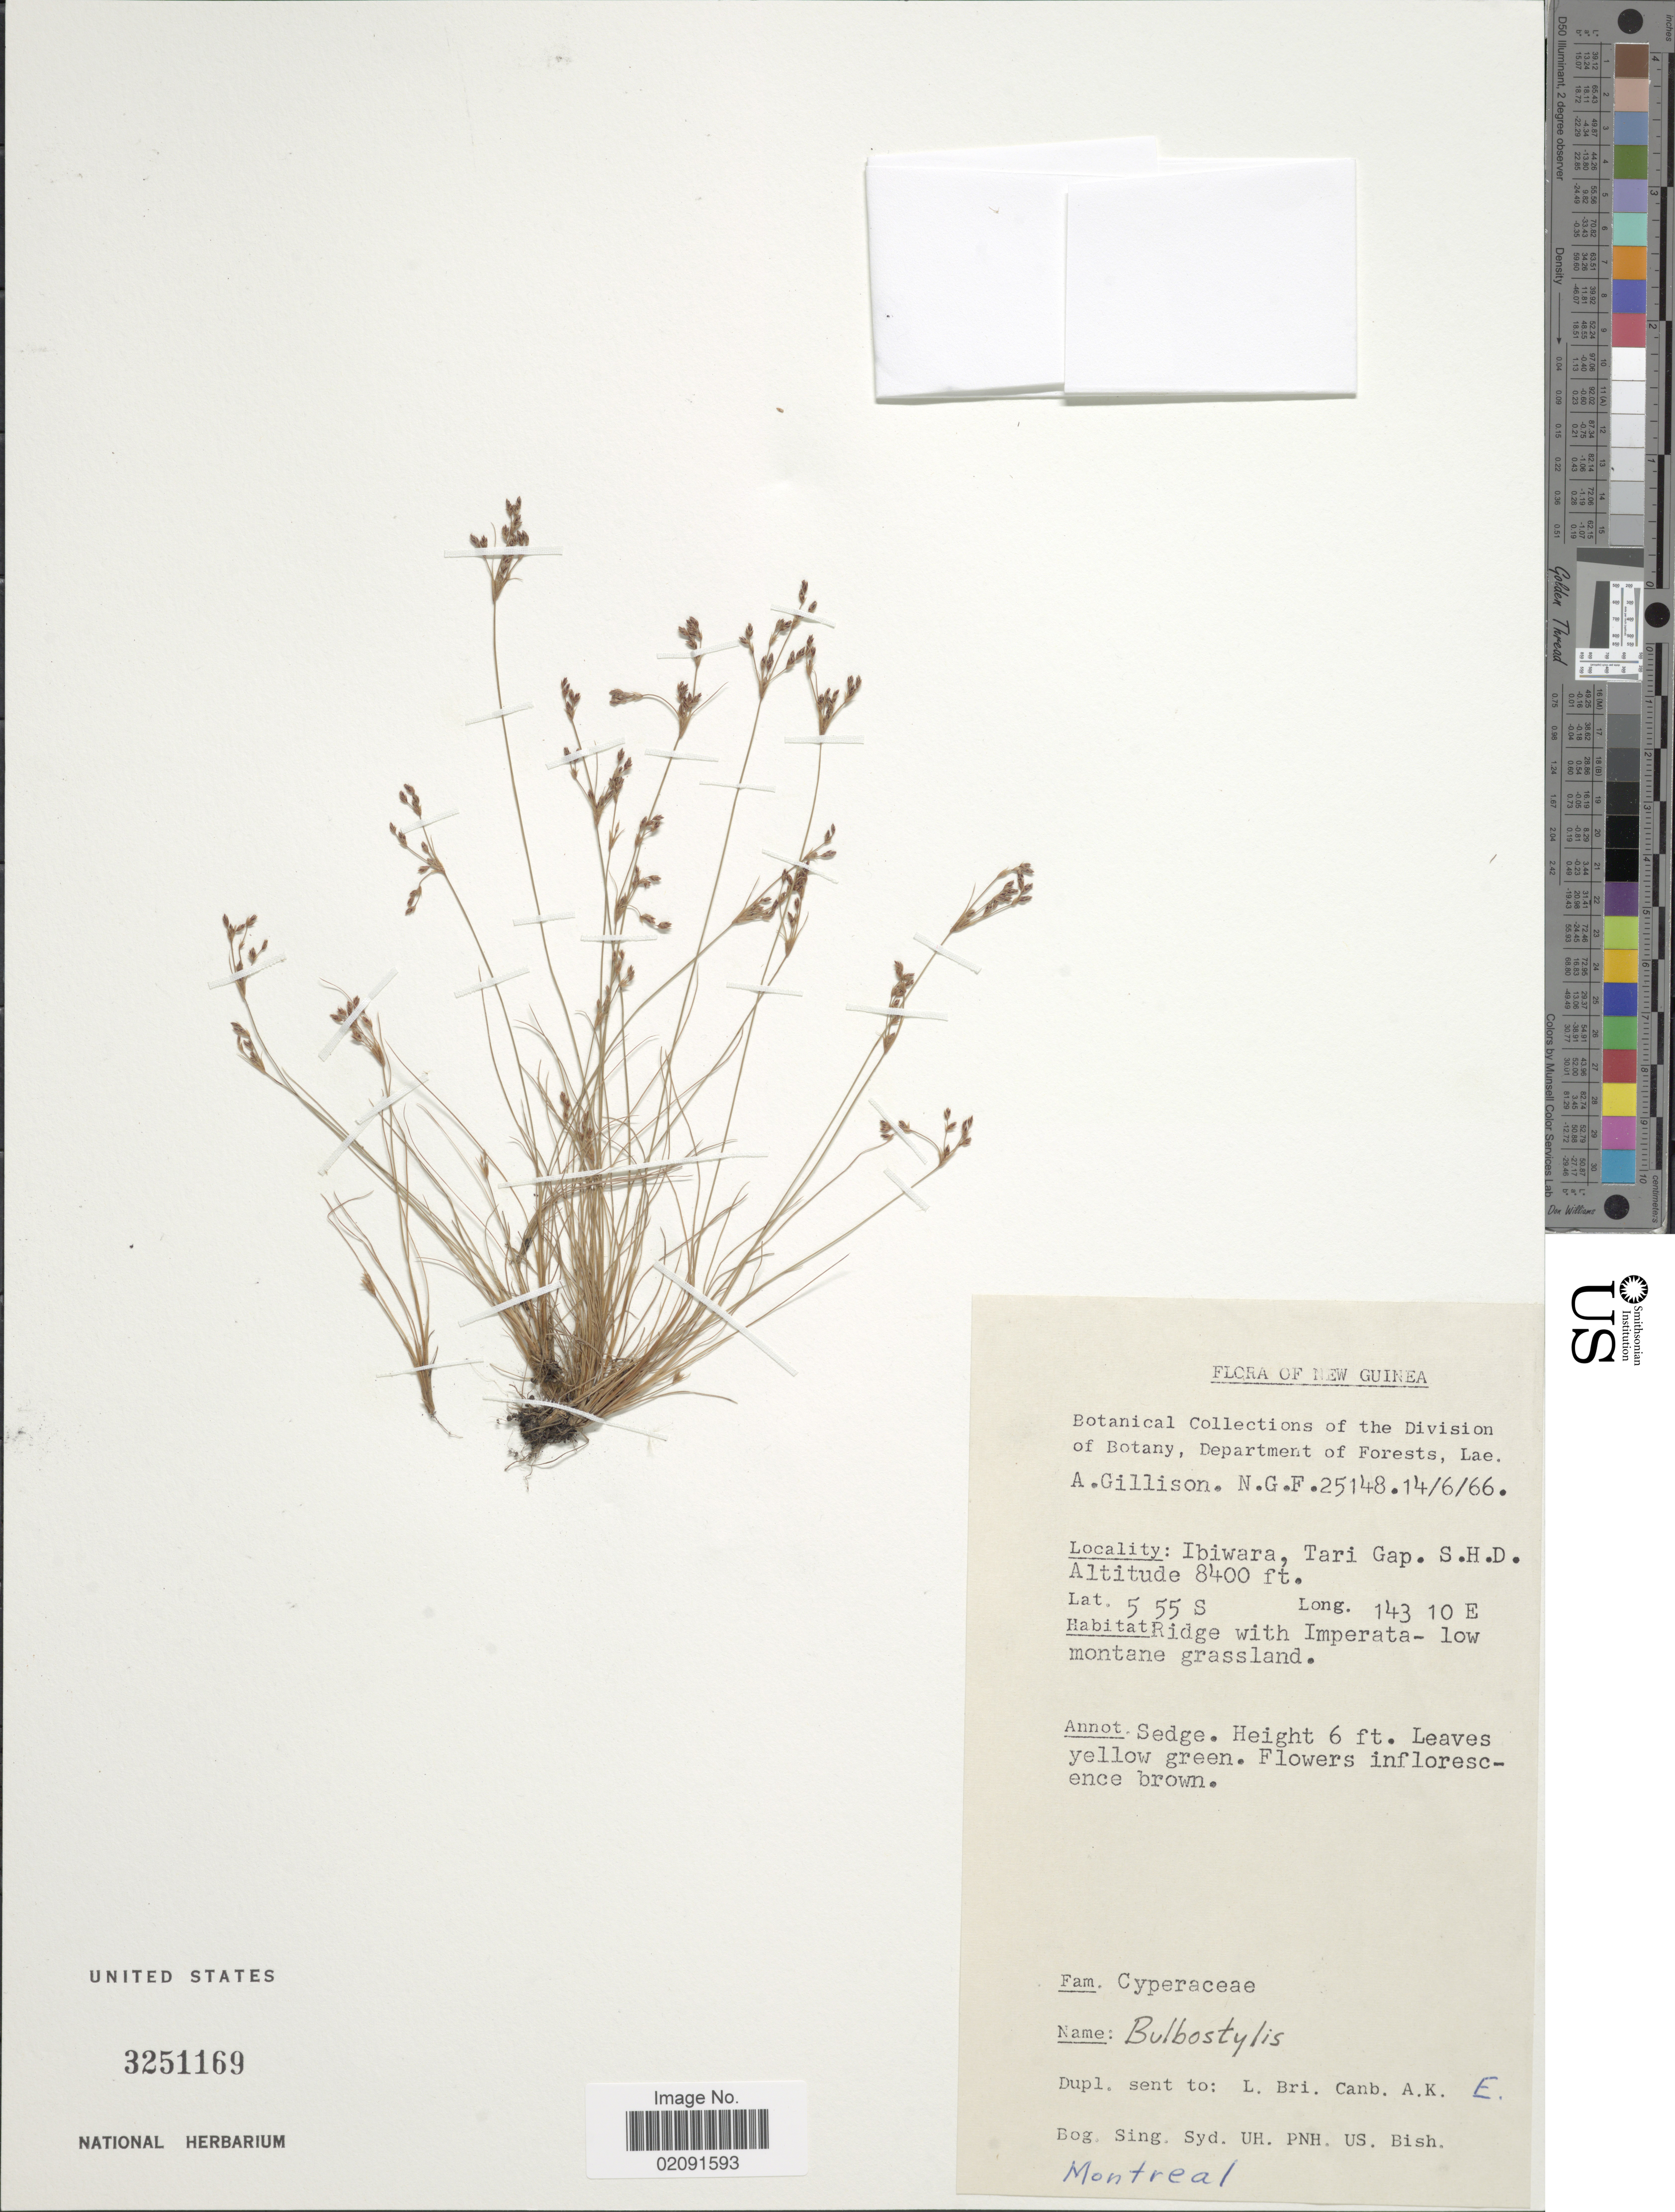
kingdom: Plantae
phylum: Tracheophyta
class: Liliopsida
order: Poales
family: Cyperaceae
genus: Bulbostylis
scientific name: Bulbostylis densa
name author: (Wall.) Hand.-Mazz.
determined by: Kern, J. H.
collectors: A. Gillison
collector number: N.G.F.25148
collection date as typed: Transcribed d/m/y: 14/6/66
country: Papua New Guinea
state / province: Southern Highlands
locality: New Guinea. Ibiwara, Tari Gap. S.H.D.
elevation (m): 2560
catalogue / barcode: US 3251169